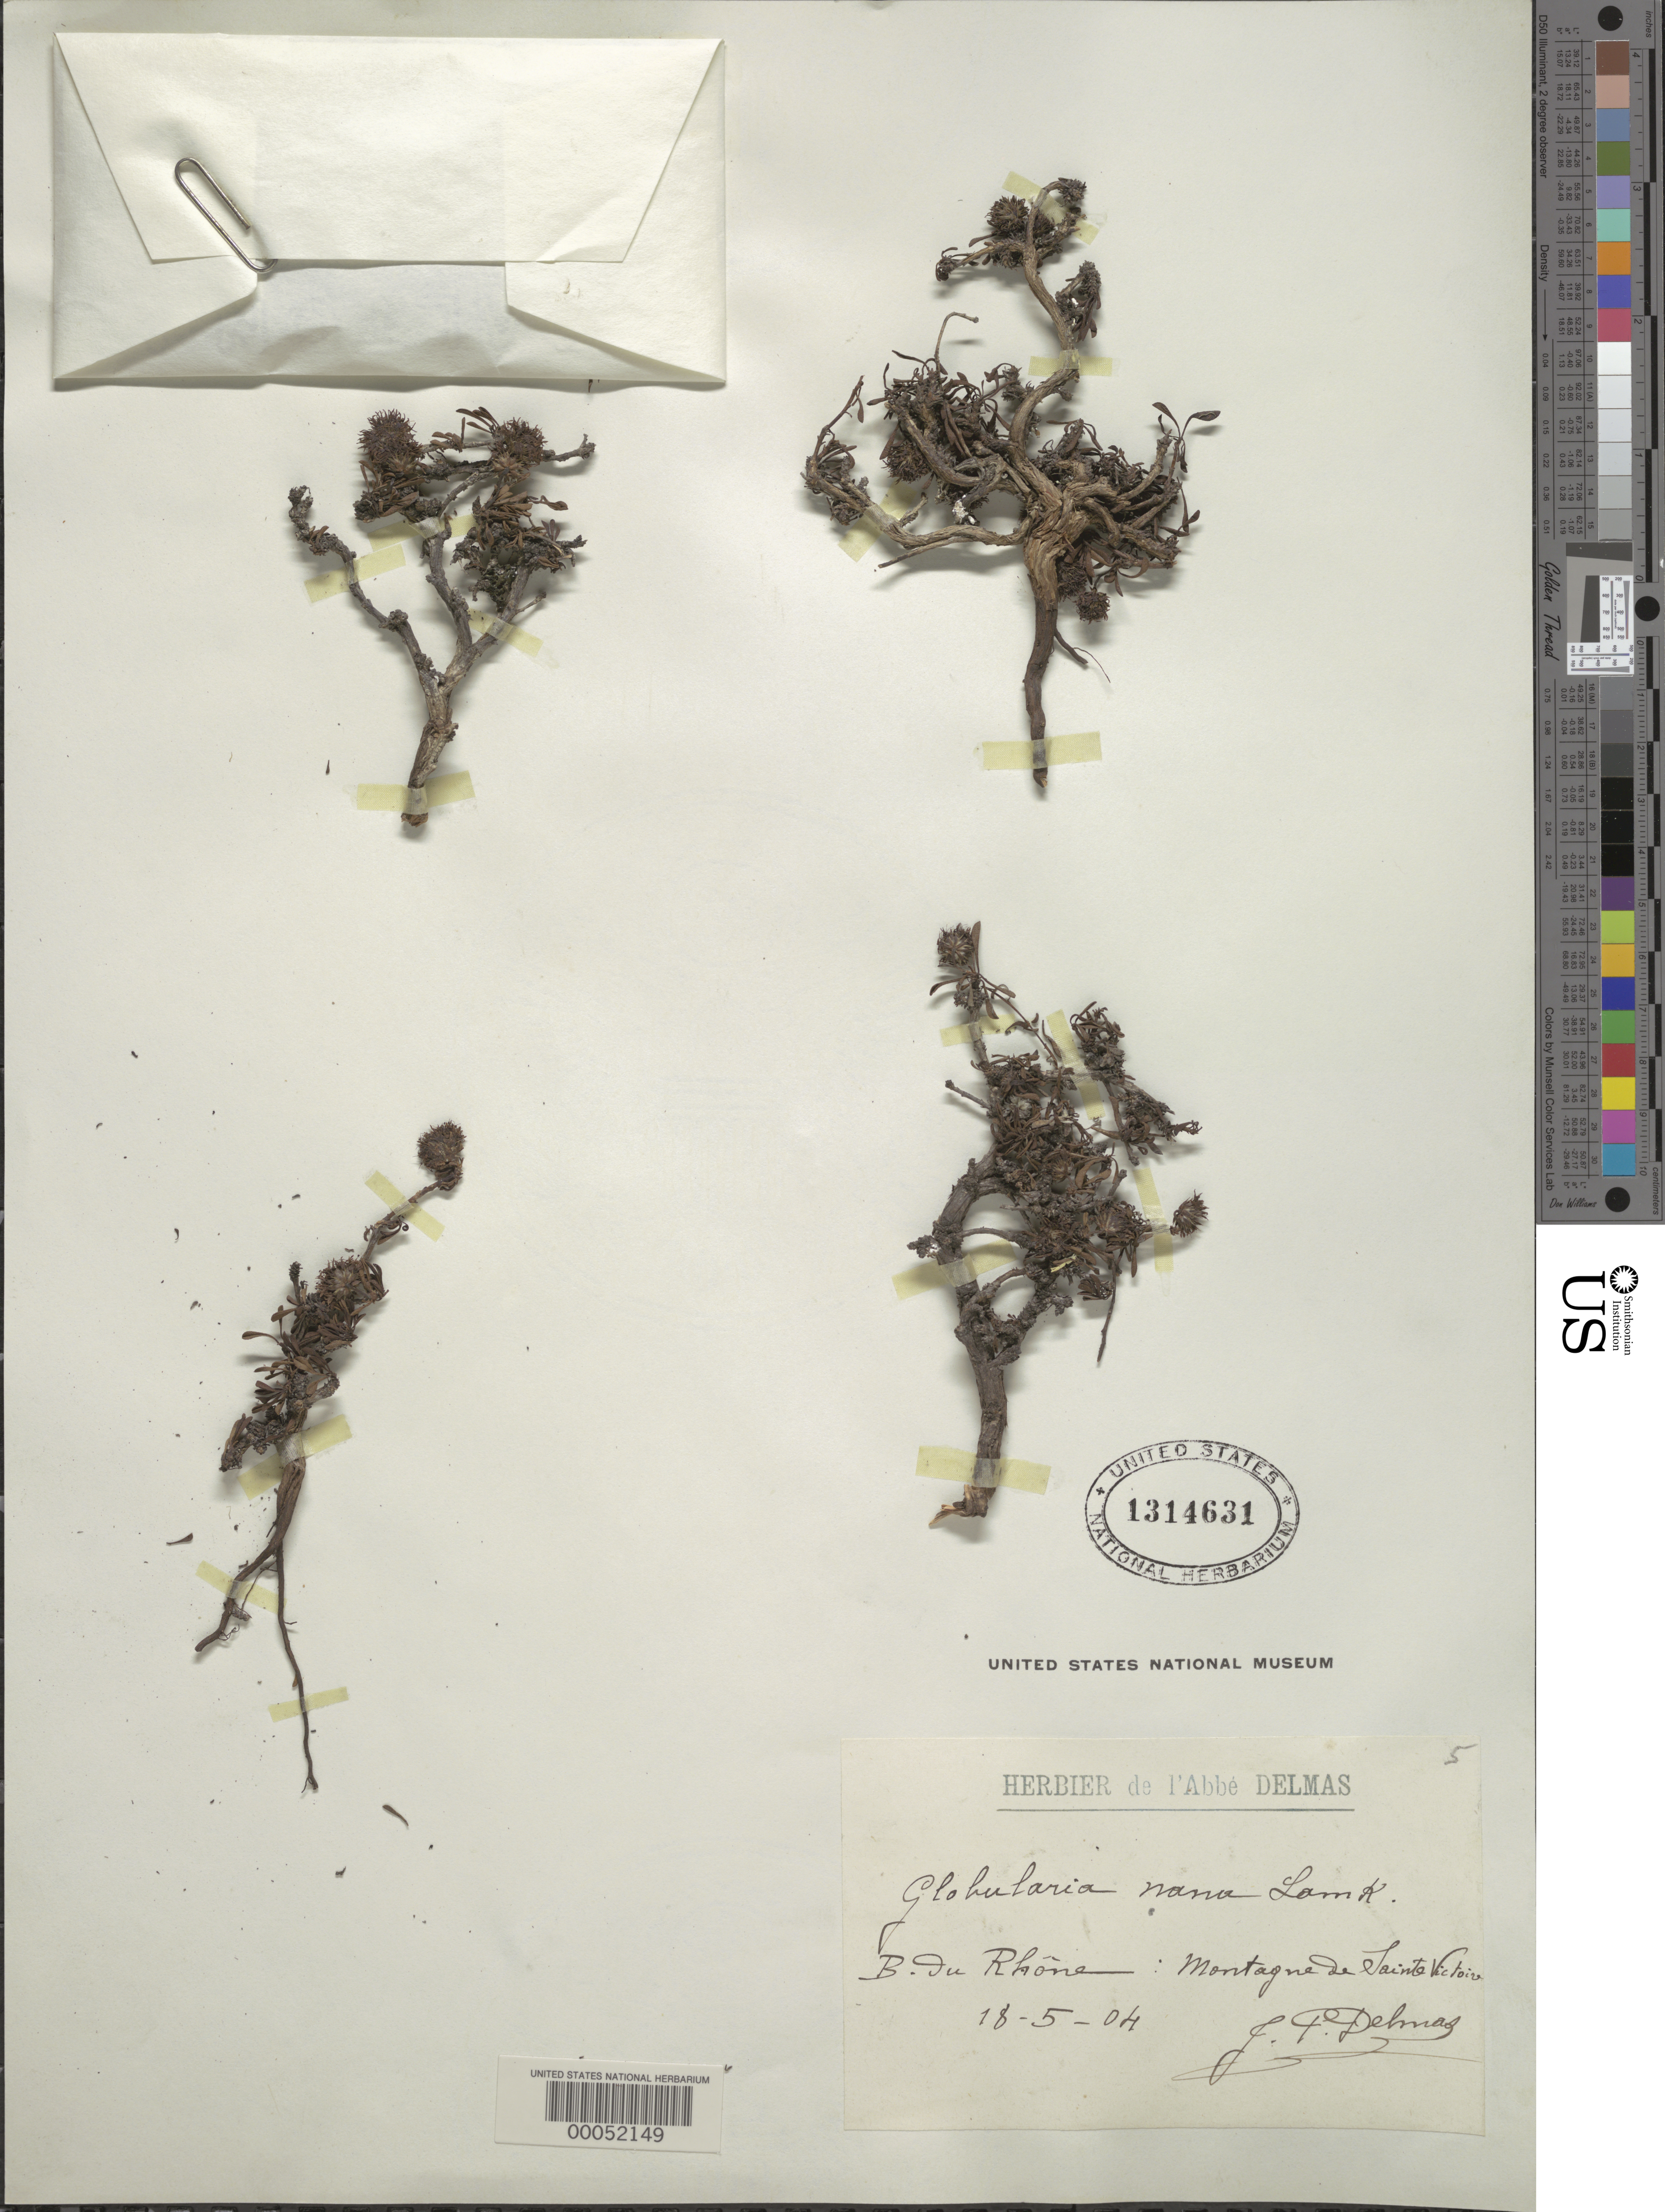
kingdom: Plantae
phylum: Tracheophyta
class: Magnoliopsida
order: Lamiales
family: Plantaginaceae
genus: Globularia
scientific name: Globularia nana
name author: Lam.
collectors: J. Delmas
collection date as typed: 18 May 1904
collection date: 1904-05-18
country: France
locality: Montagne de sainte victoire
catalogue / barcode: US 1314631